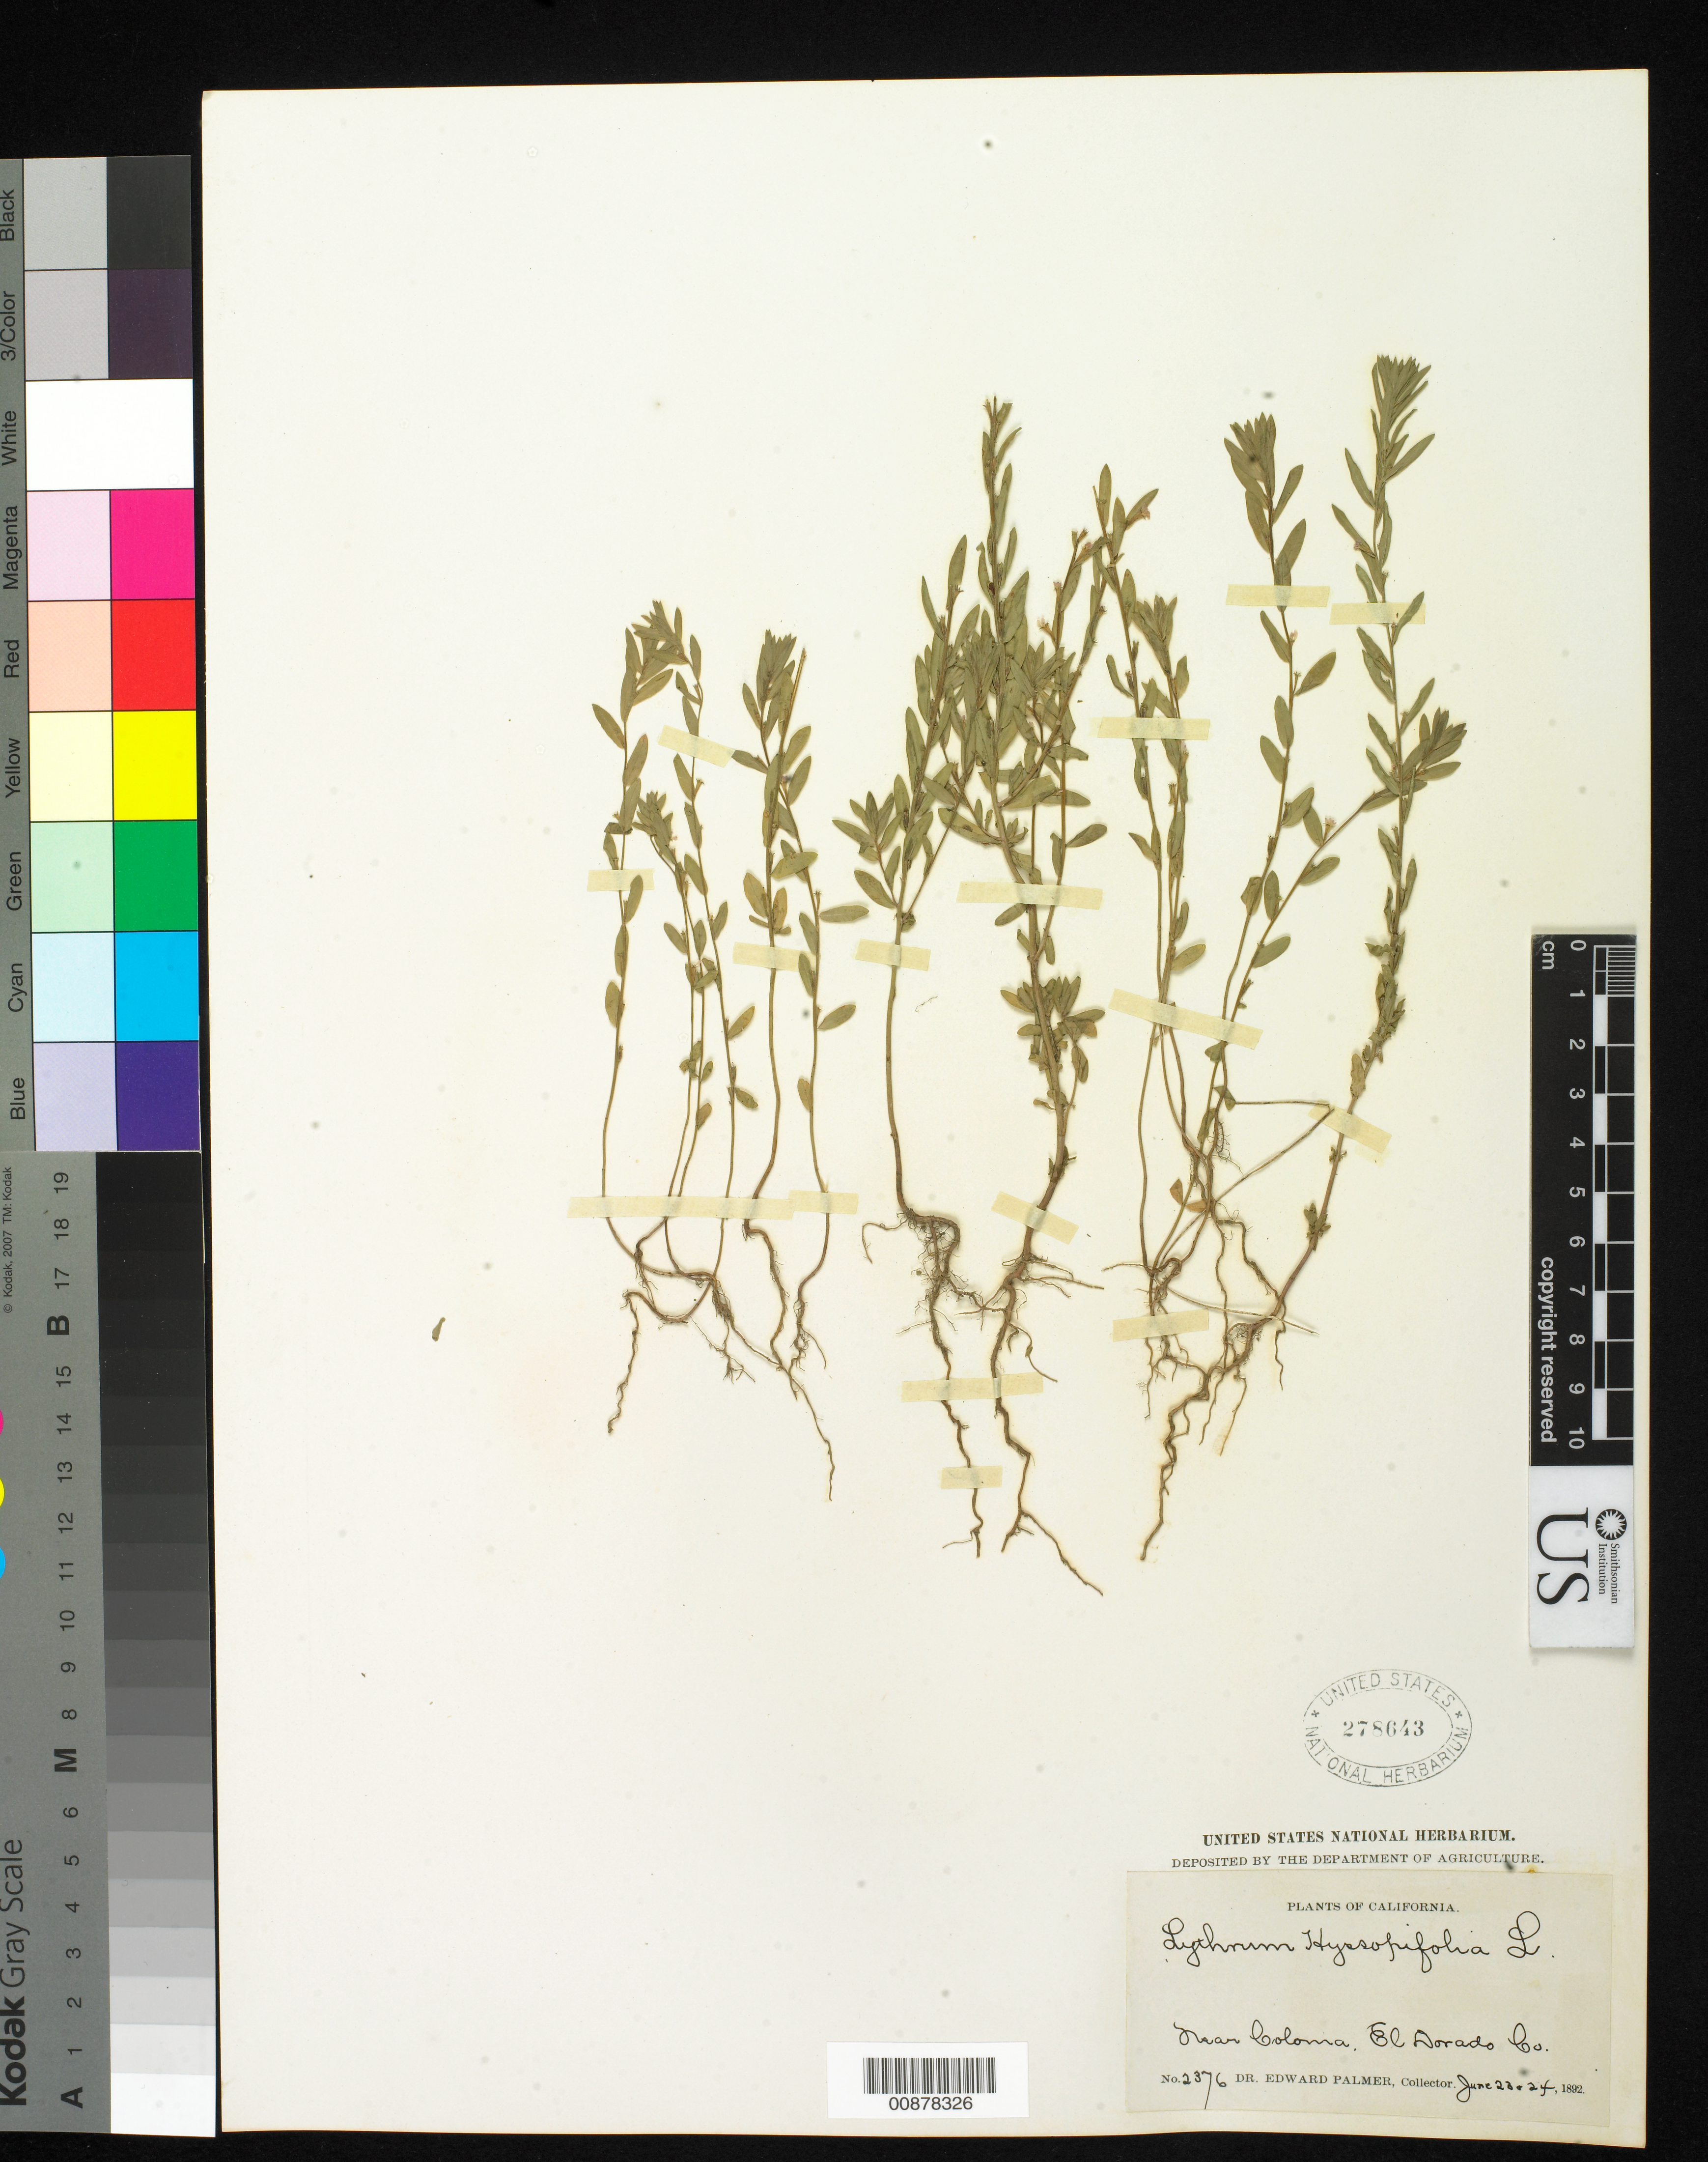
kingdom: Plantae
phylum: Tracheophyta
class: Magnoliopsida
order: Myrtales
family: Lythraceae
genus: Lythrum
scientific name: Lythrum hyssopifolia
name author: L.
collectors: E. Palmer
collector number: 2376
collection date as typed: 23 Jun 1892 to 24 Jun 1892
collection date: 1892-06-23/1892-06-24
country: United States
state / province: California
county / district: El Dorado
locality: Near Coloma, El Dorado County, California.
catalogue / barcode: US 278643